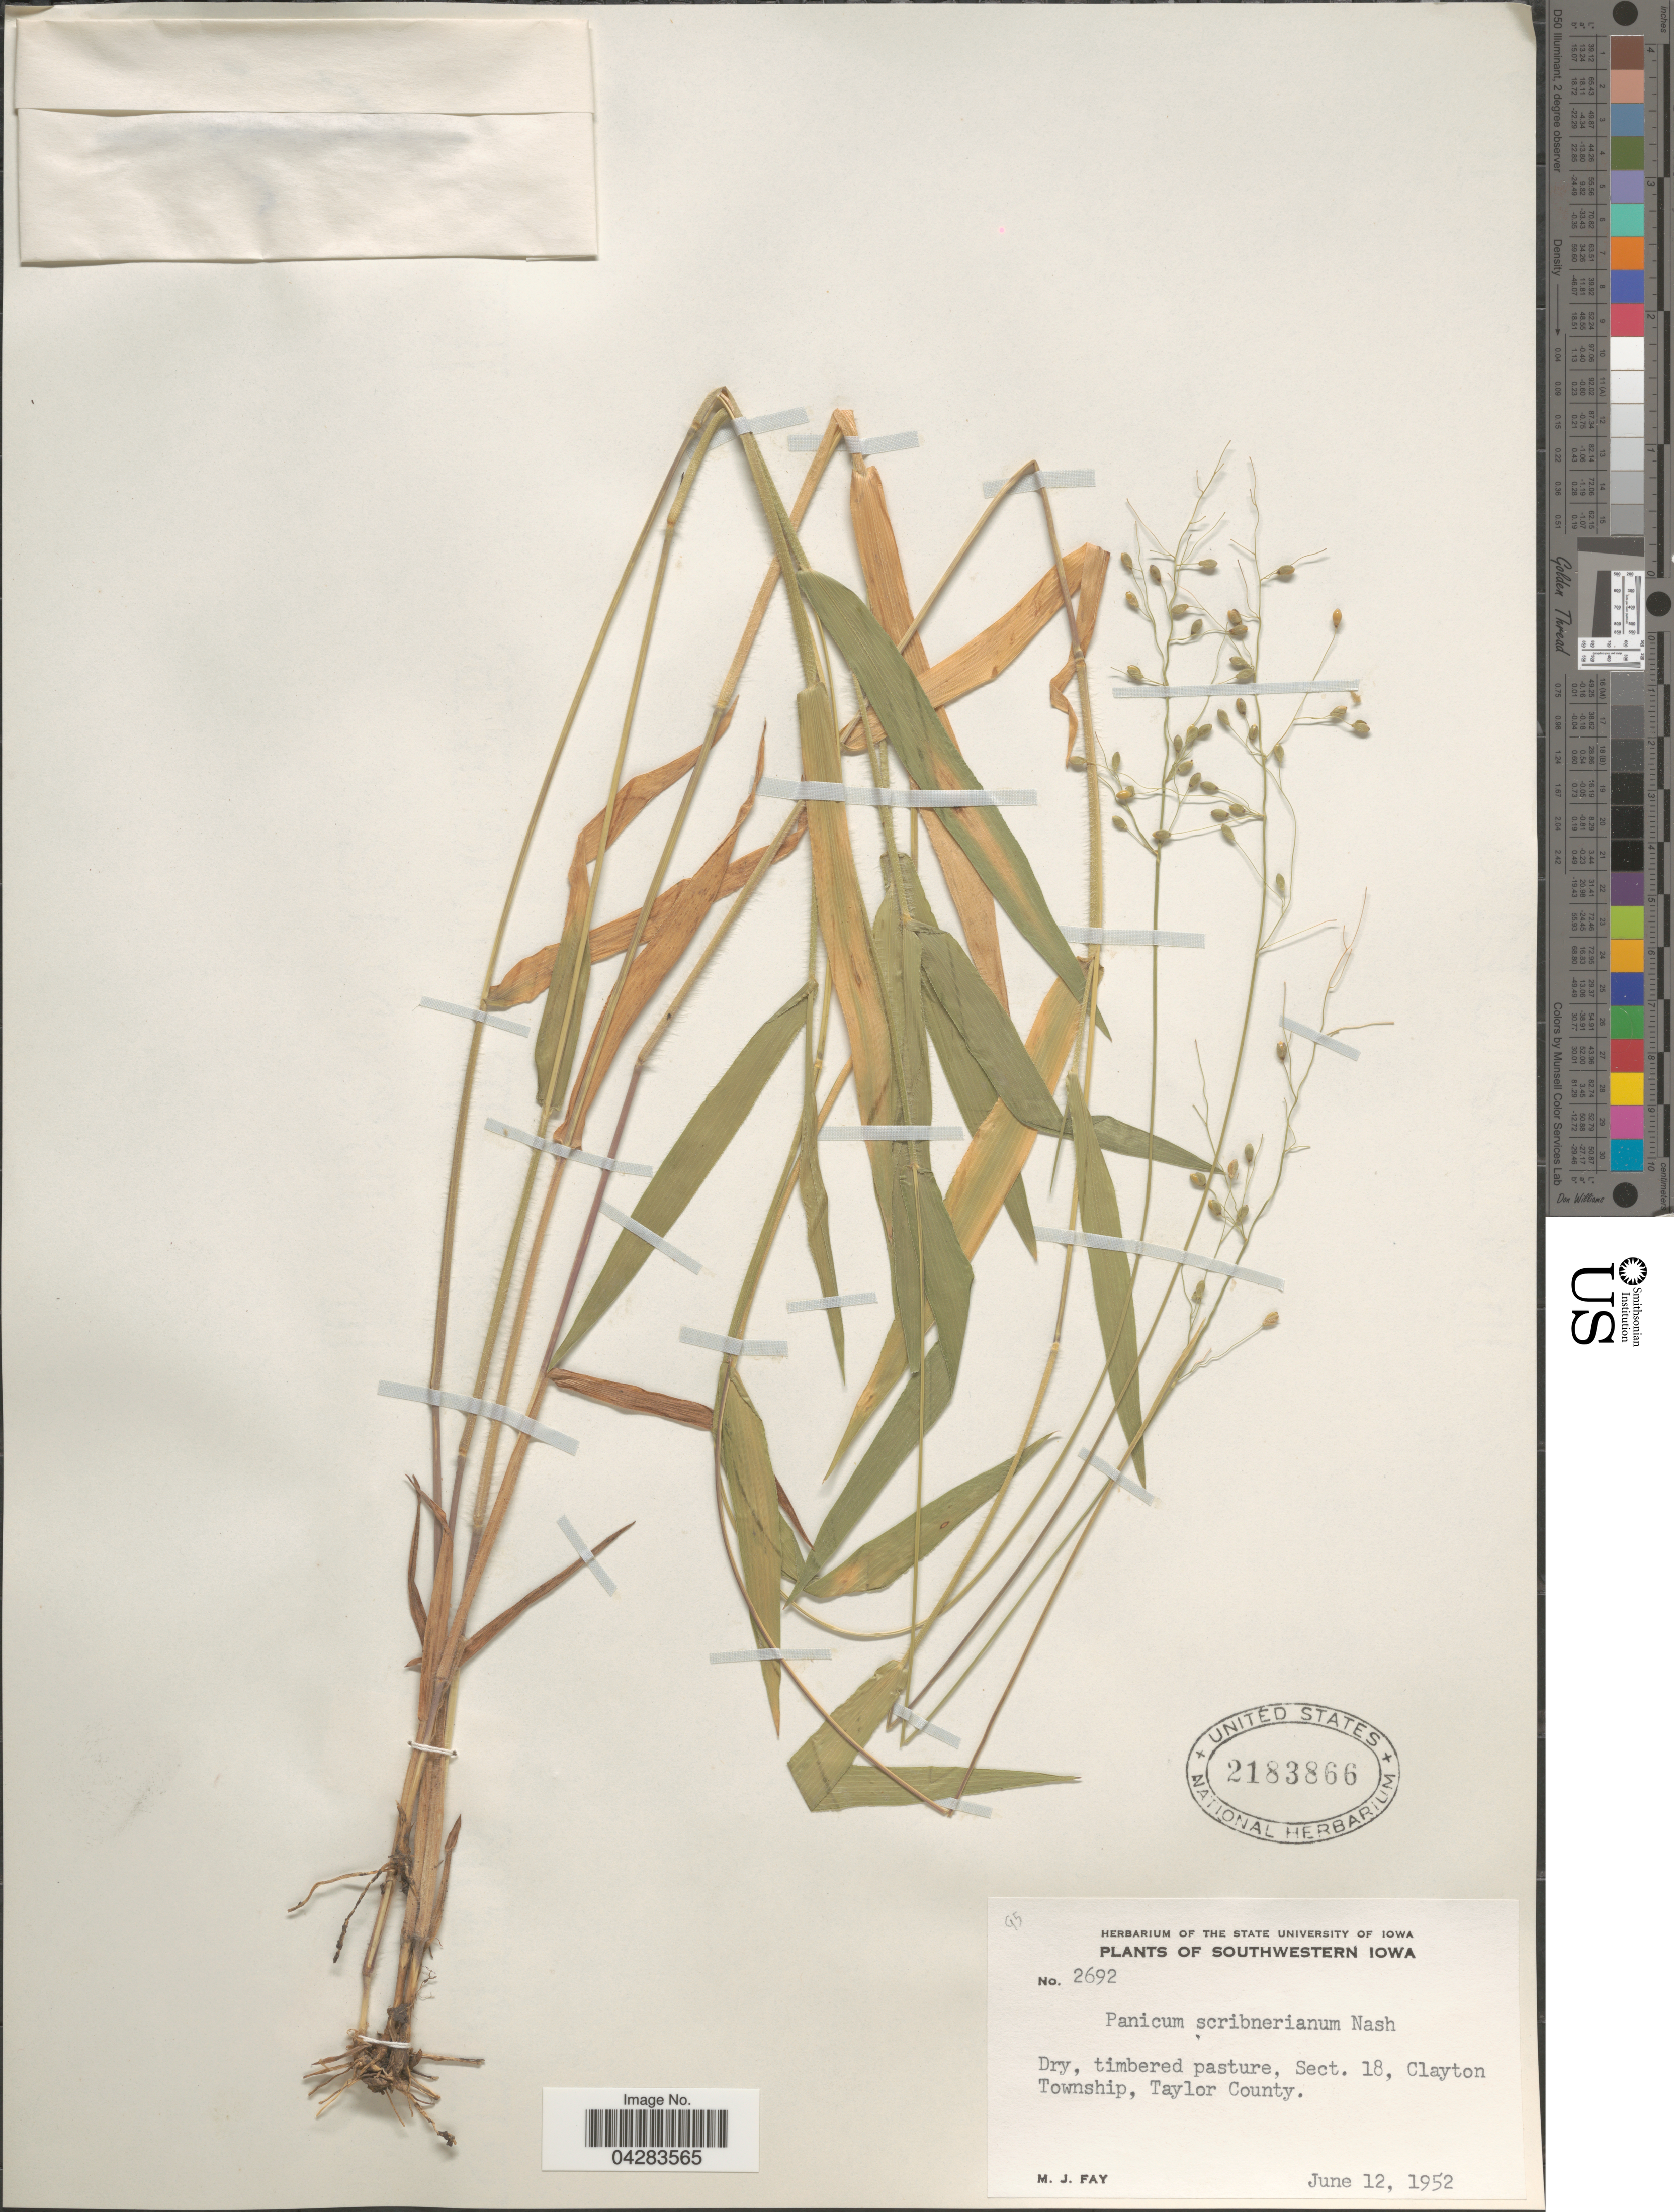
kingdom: Plantae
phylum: Tracheophyta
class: Liliopsida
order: Poales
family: Poaceae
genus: Dichanthelium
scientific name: Dichanthelium oligosanthes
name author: (Schult.) Gould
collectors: M. Fay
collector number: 2692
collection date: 1952-06-12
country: United States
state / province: Iowa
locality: Southwestern Iowa. Sect. 18, Clayton Township, Taylor County.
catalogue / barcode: US 2183866